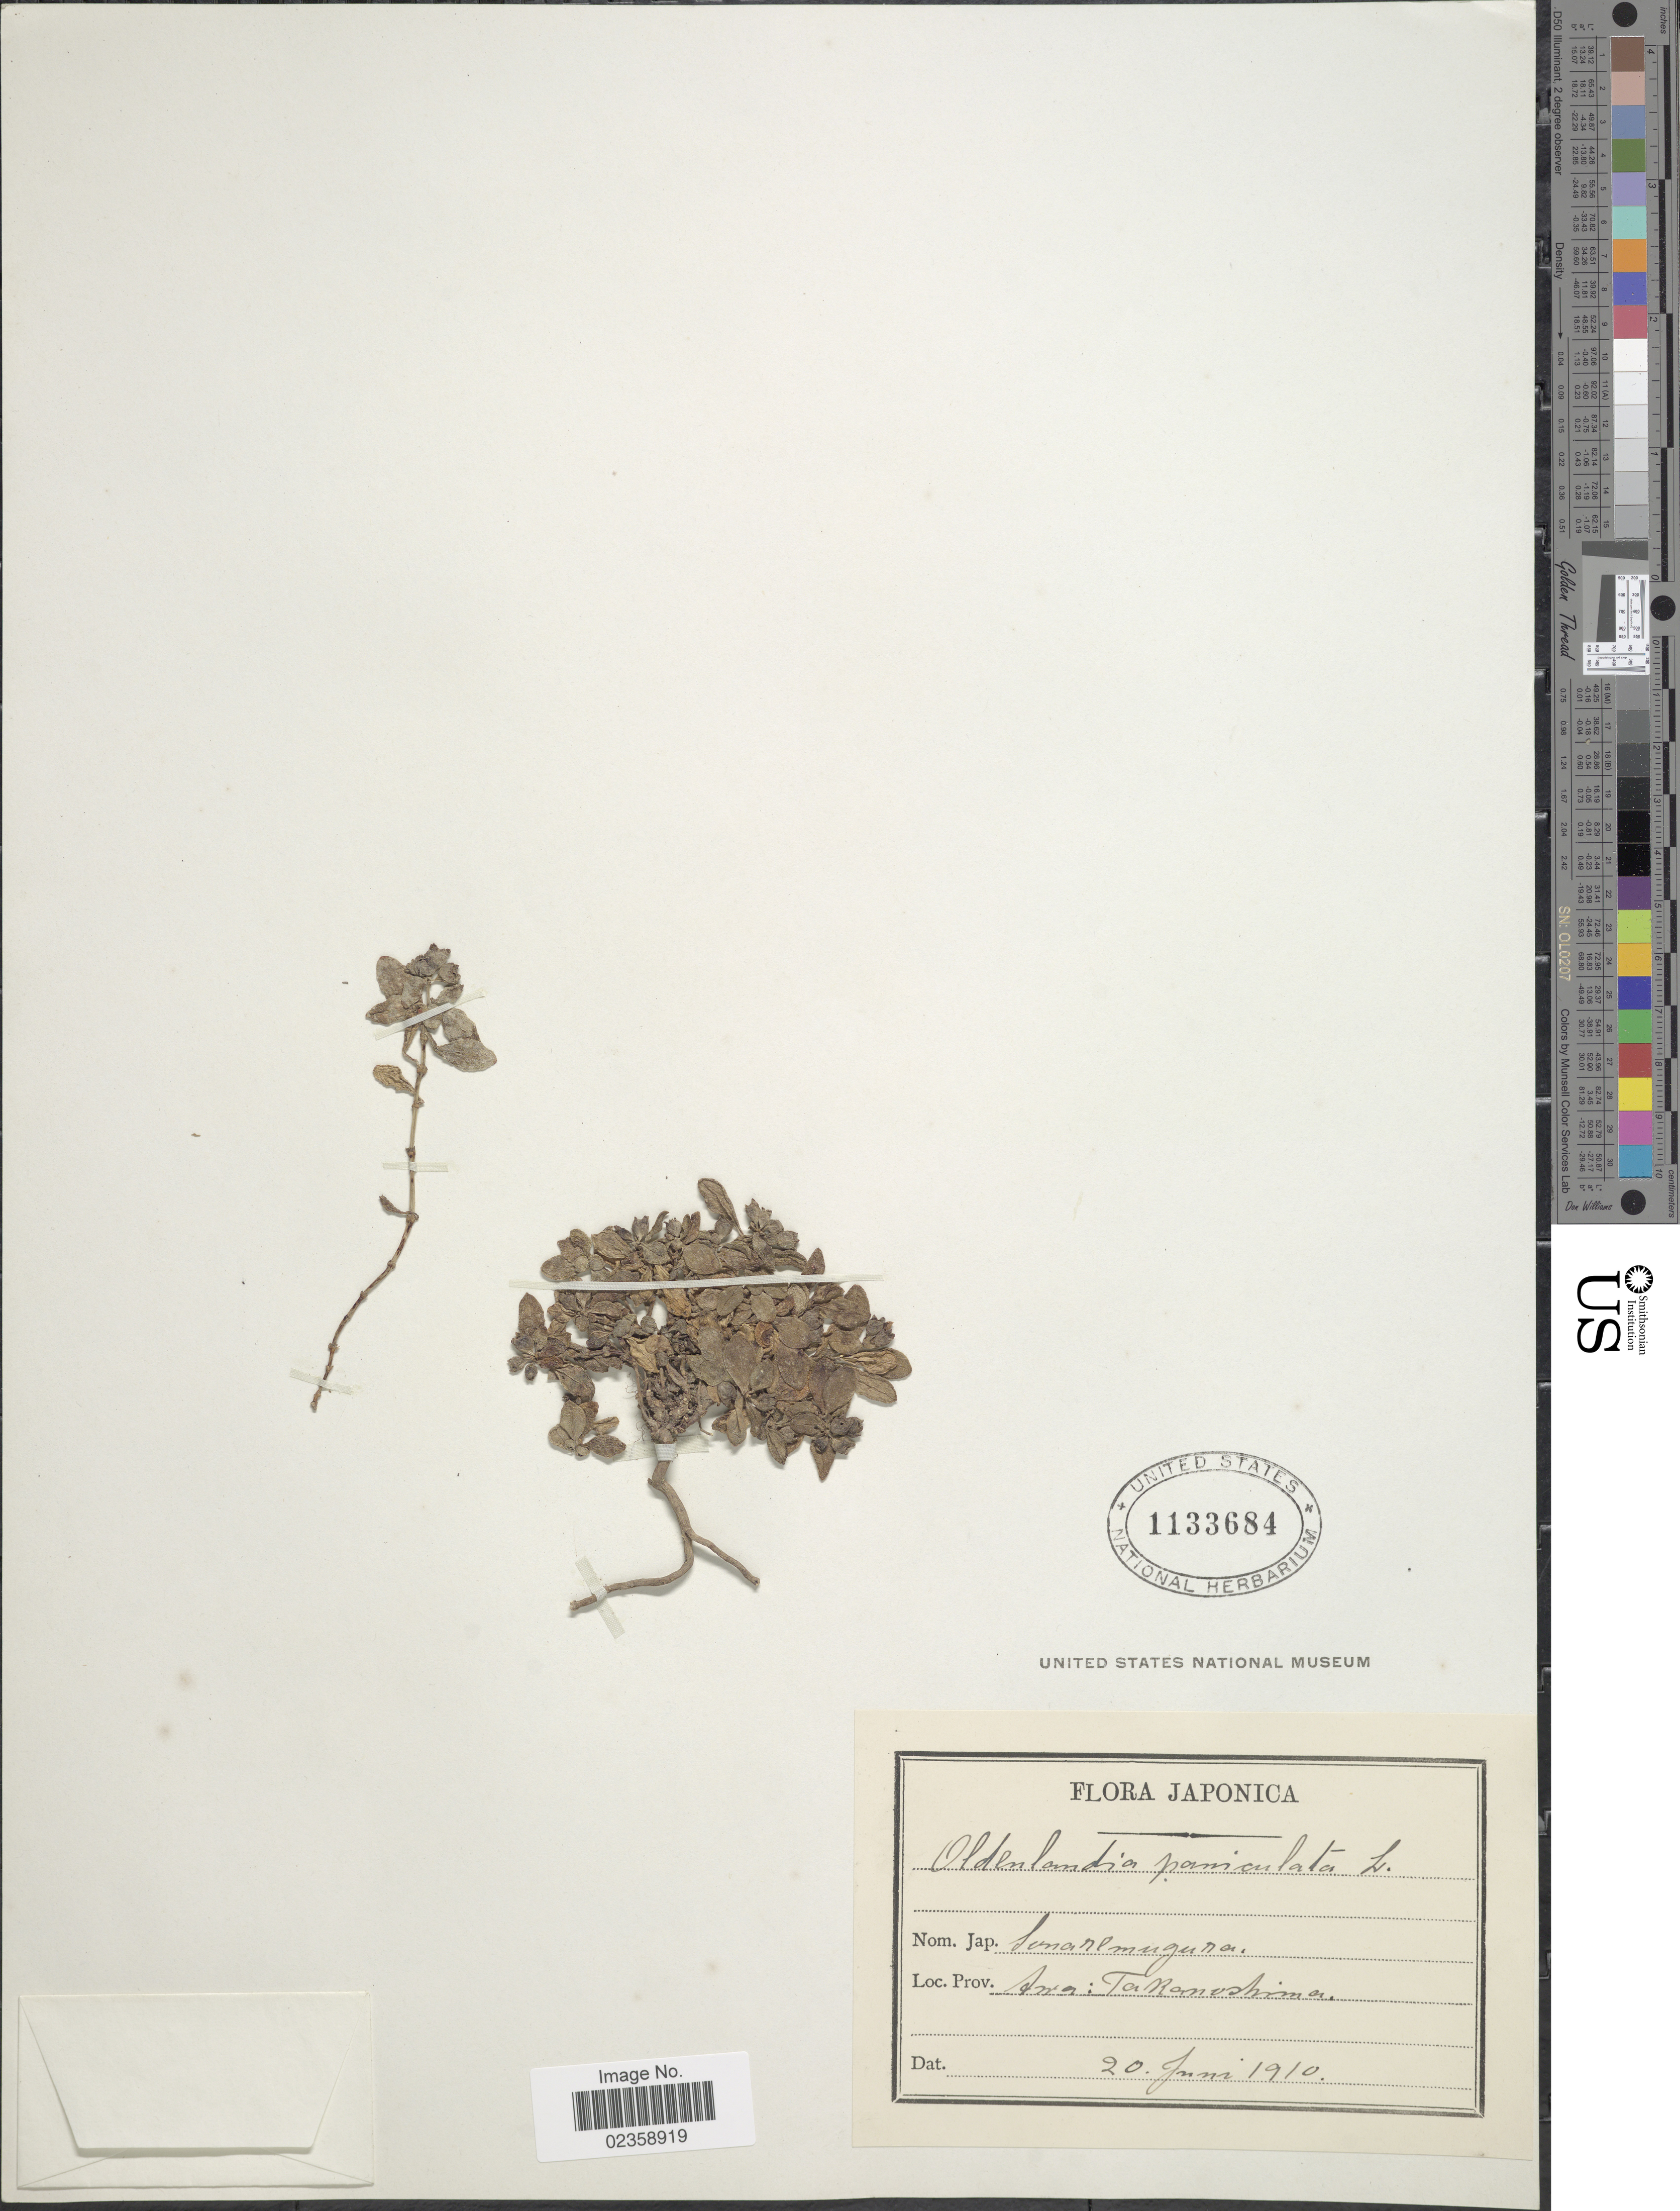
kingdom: Plantae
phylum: Tracheophyta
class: Magnoliopsida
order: Gentianales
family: Rubiaceae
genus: Oldenlandia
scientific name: Oldenlandia paniculata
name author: L.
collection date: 1910-06-20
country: Japan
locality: Japonica. Awa: Takanoshima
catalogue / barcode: US 1133684